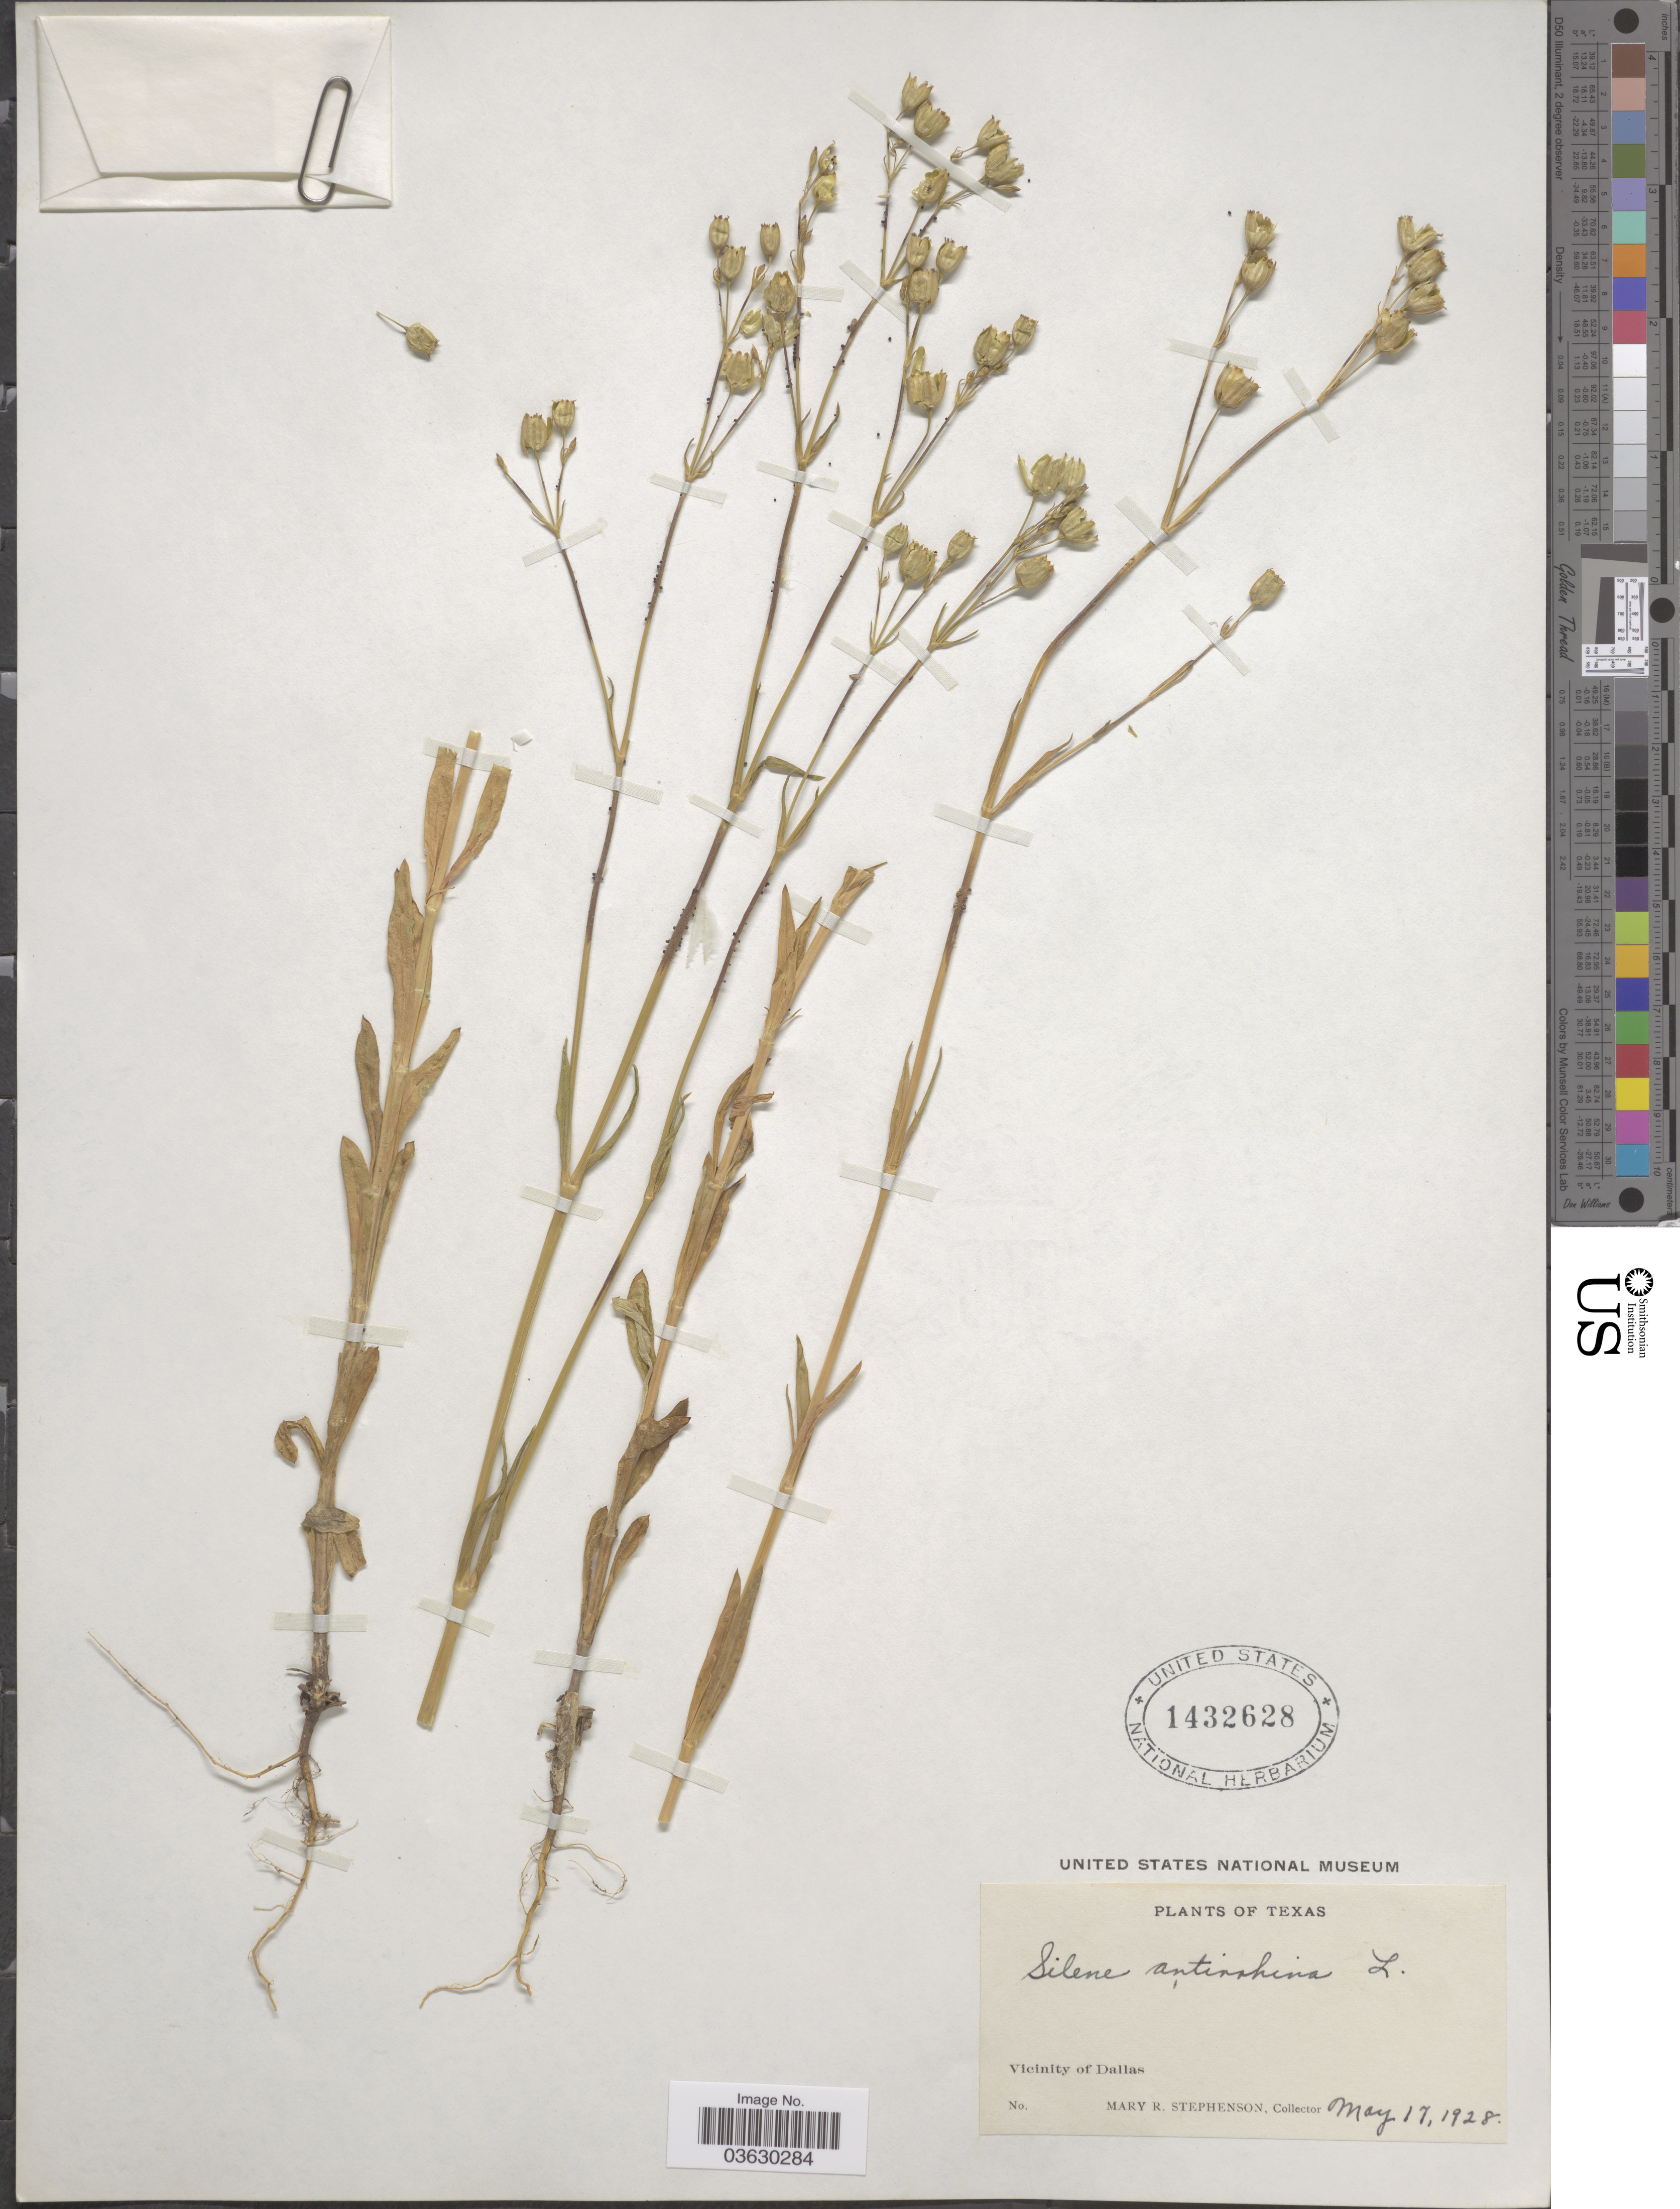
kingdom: Plantae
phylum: Tracheophyta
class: Magnoliopsida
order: Caryophyllales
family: Caryophyllaceae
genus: Silene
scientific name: Silene antirrhina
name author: L.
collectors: M. Stephenson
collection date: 1928-05-17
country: United States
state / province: Texas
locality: Vicinity of Dallas.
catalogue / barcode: US 1432628